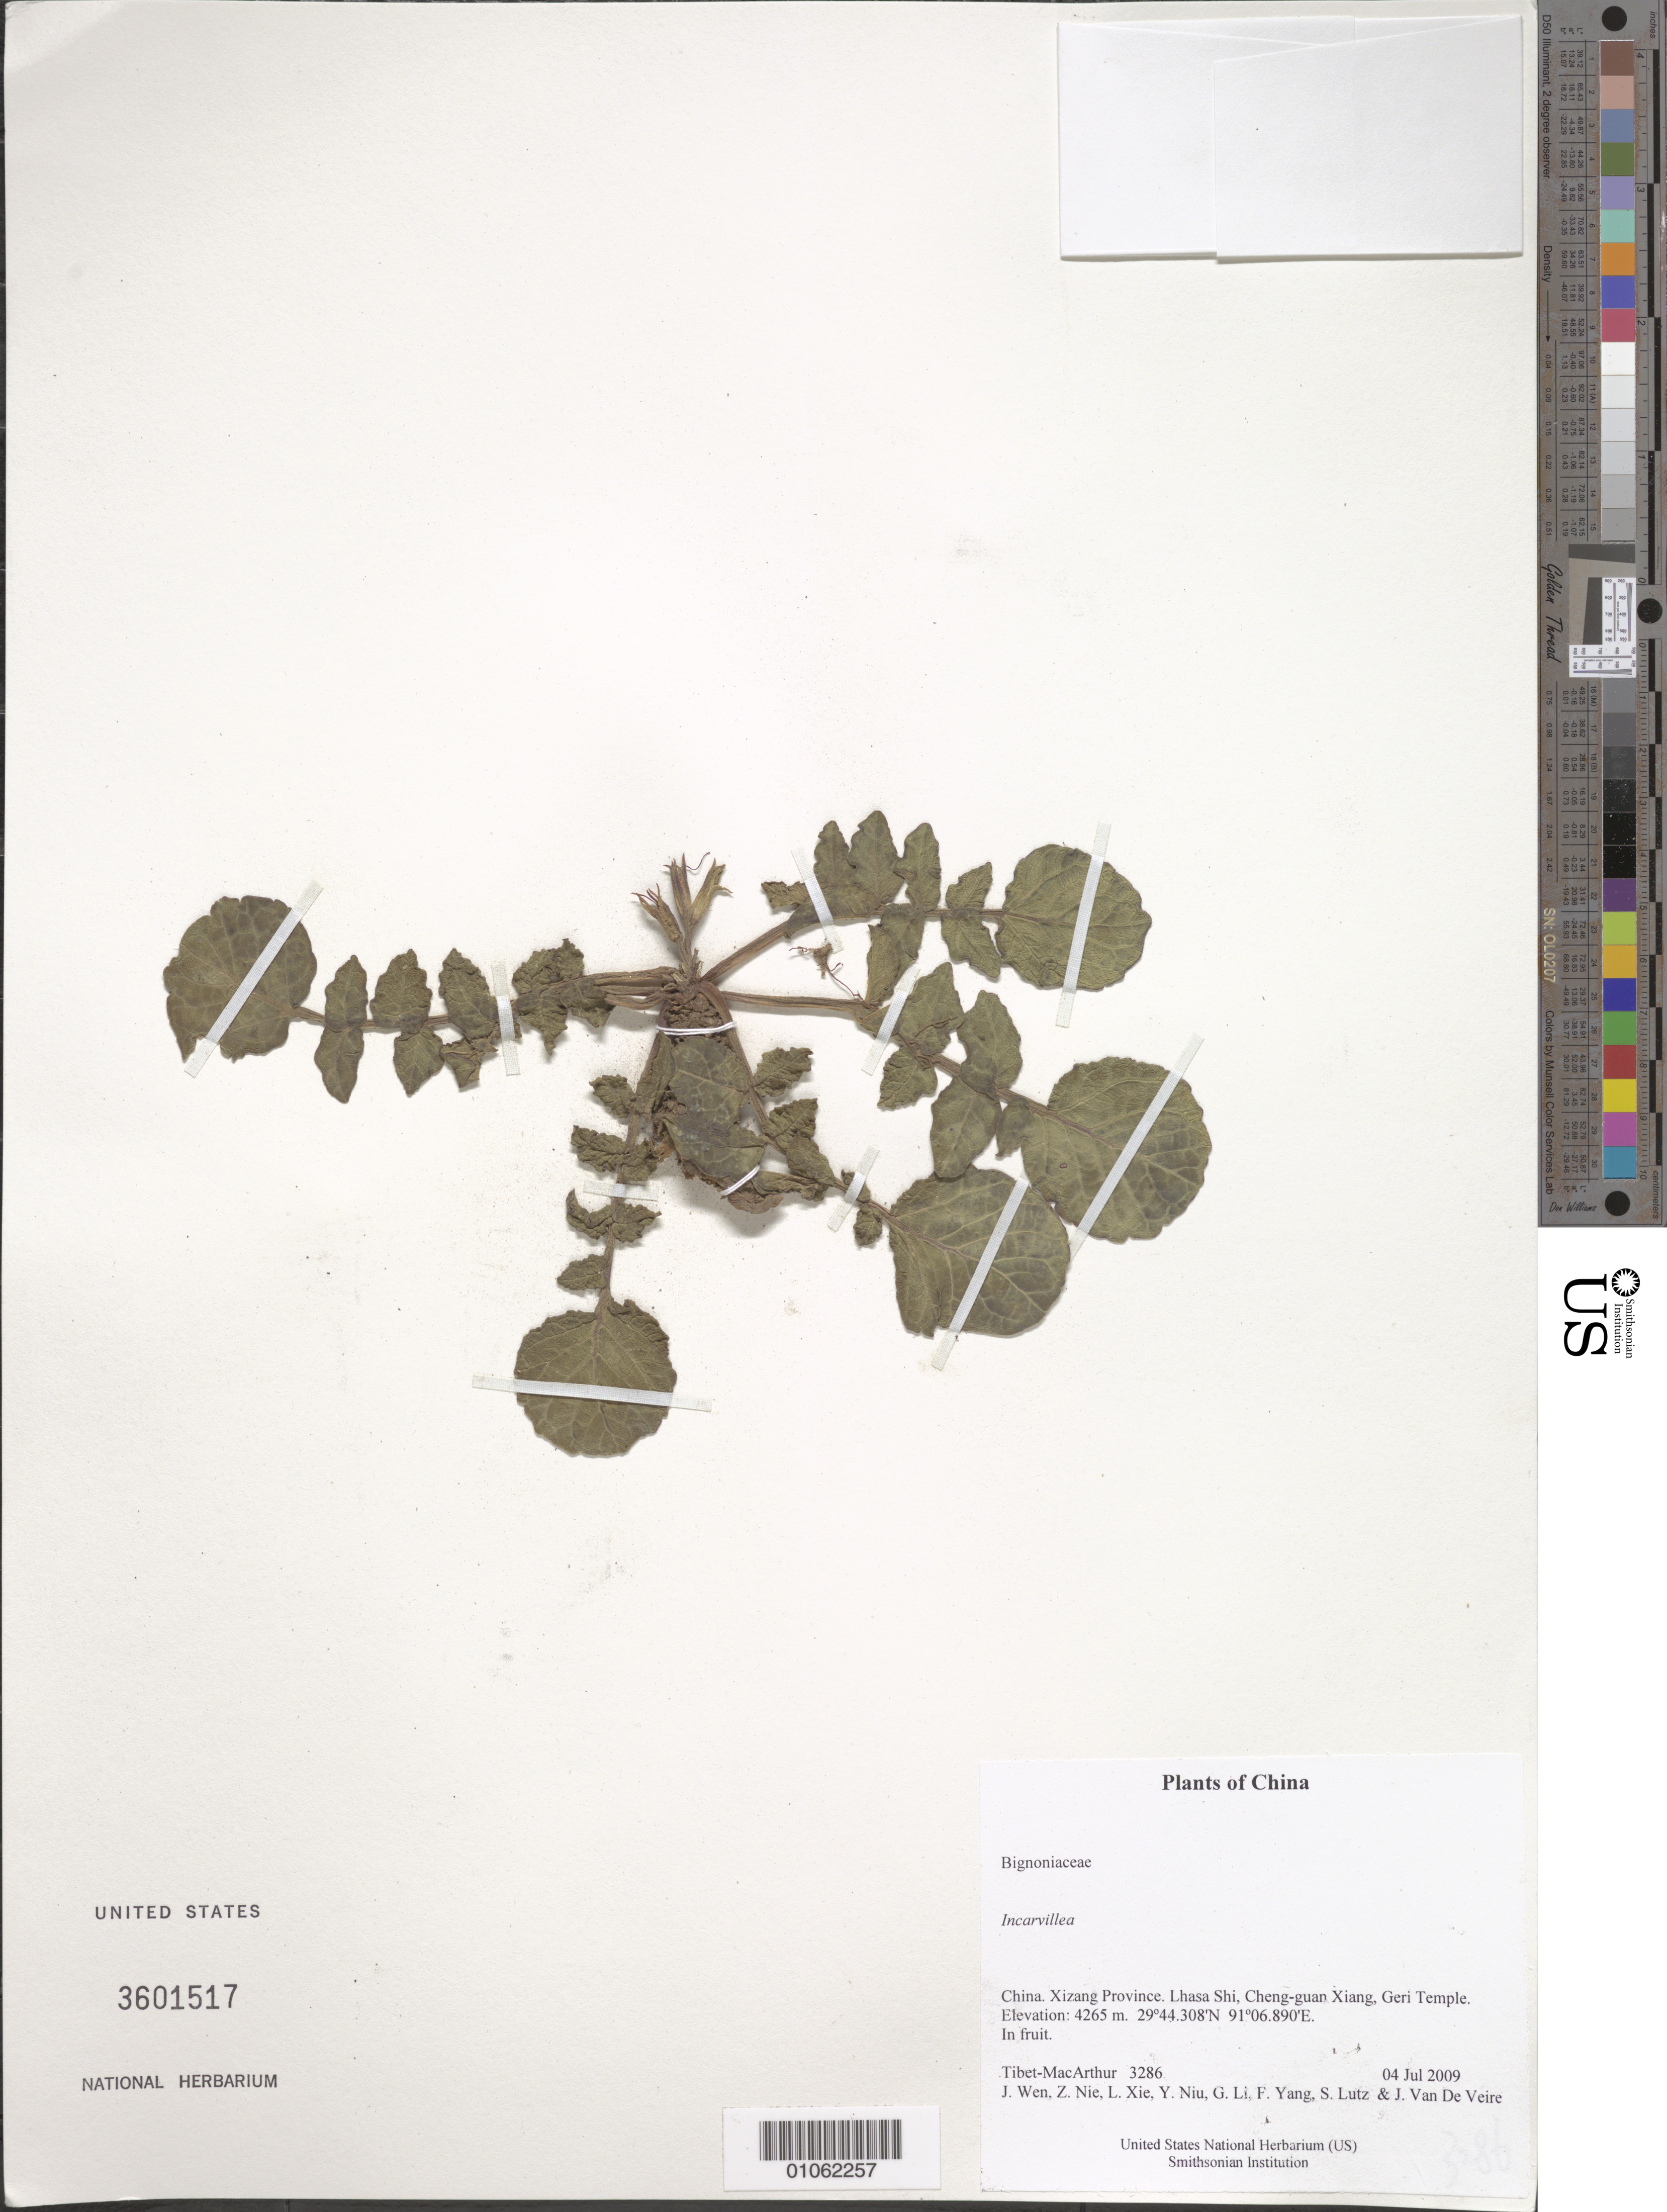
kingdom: Plantae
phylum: Tracheophyta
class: Magnoliopsida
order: Lamiales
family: Bignoniaceae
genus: Incarvillea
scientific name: Incarvillea sp.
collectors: Tibet-MacArthur, J. Wen, Z. Nie, L. Xie, Y. Niu, G. Li, F. Yang, S. Lutz & J. Van De Veire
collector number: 3286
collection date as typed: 04 Jul 2009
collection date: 2009-07-04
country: China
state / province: Xizang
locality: Lhasa Shi, Cheng-guan Xiang, Geri Temple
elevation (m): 4265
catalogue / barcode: US 3601517